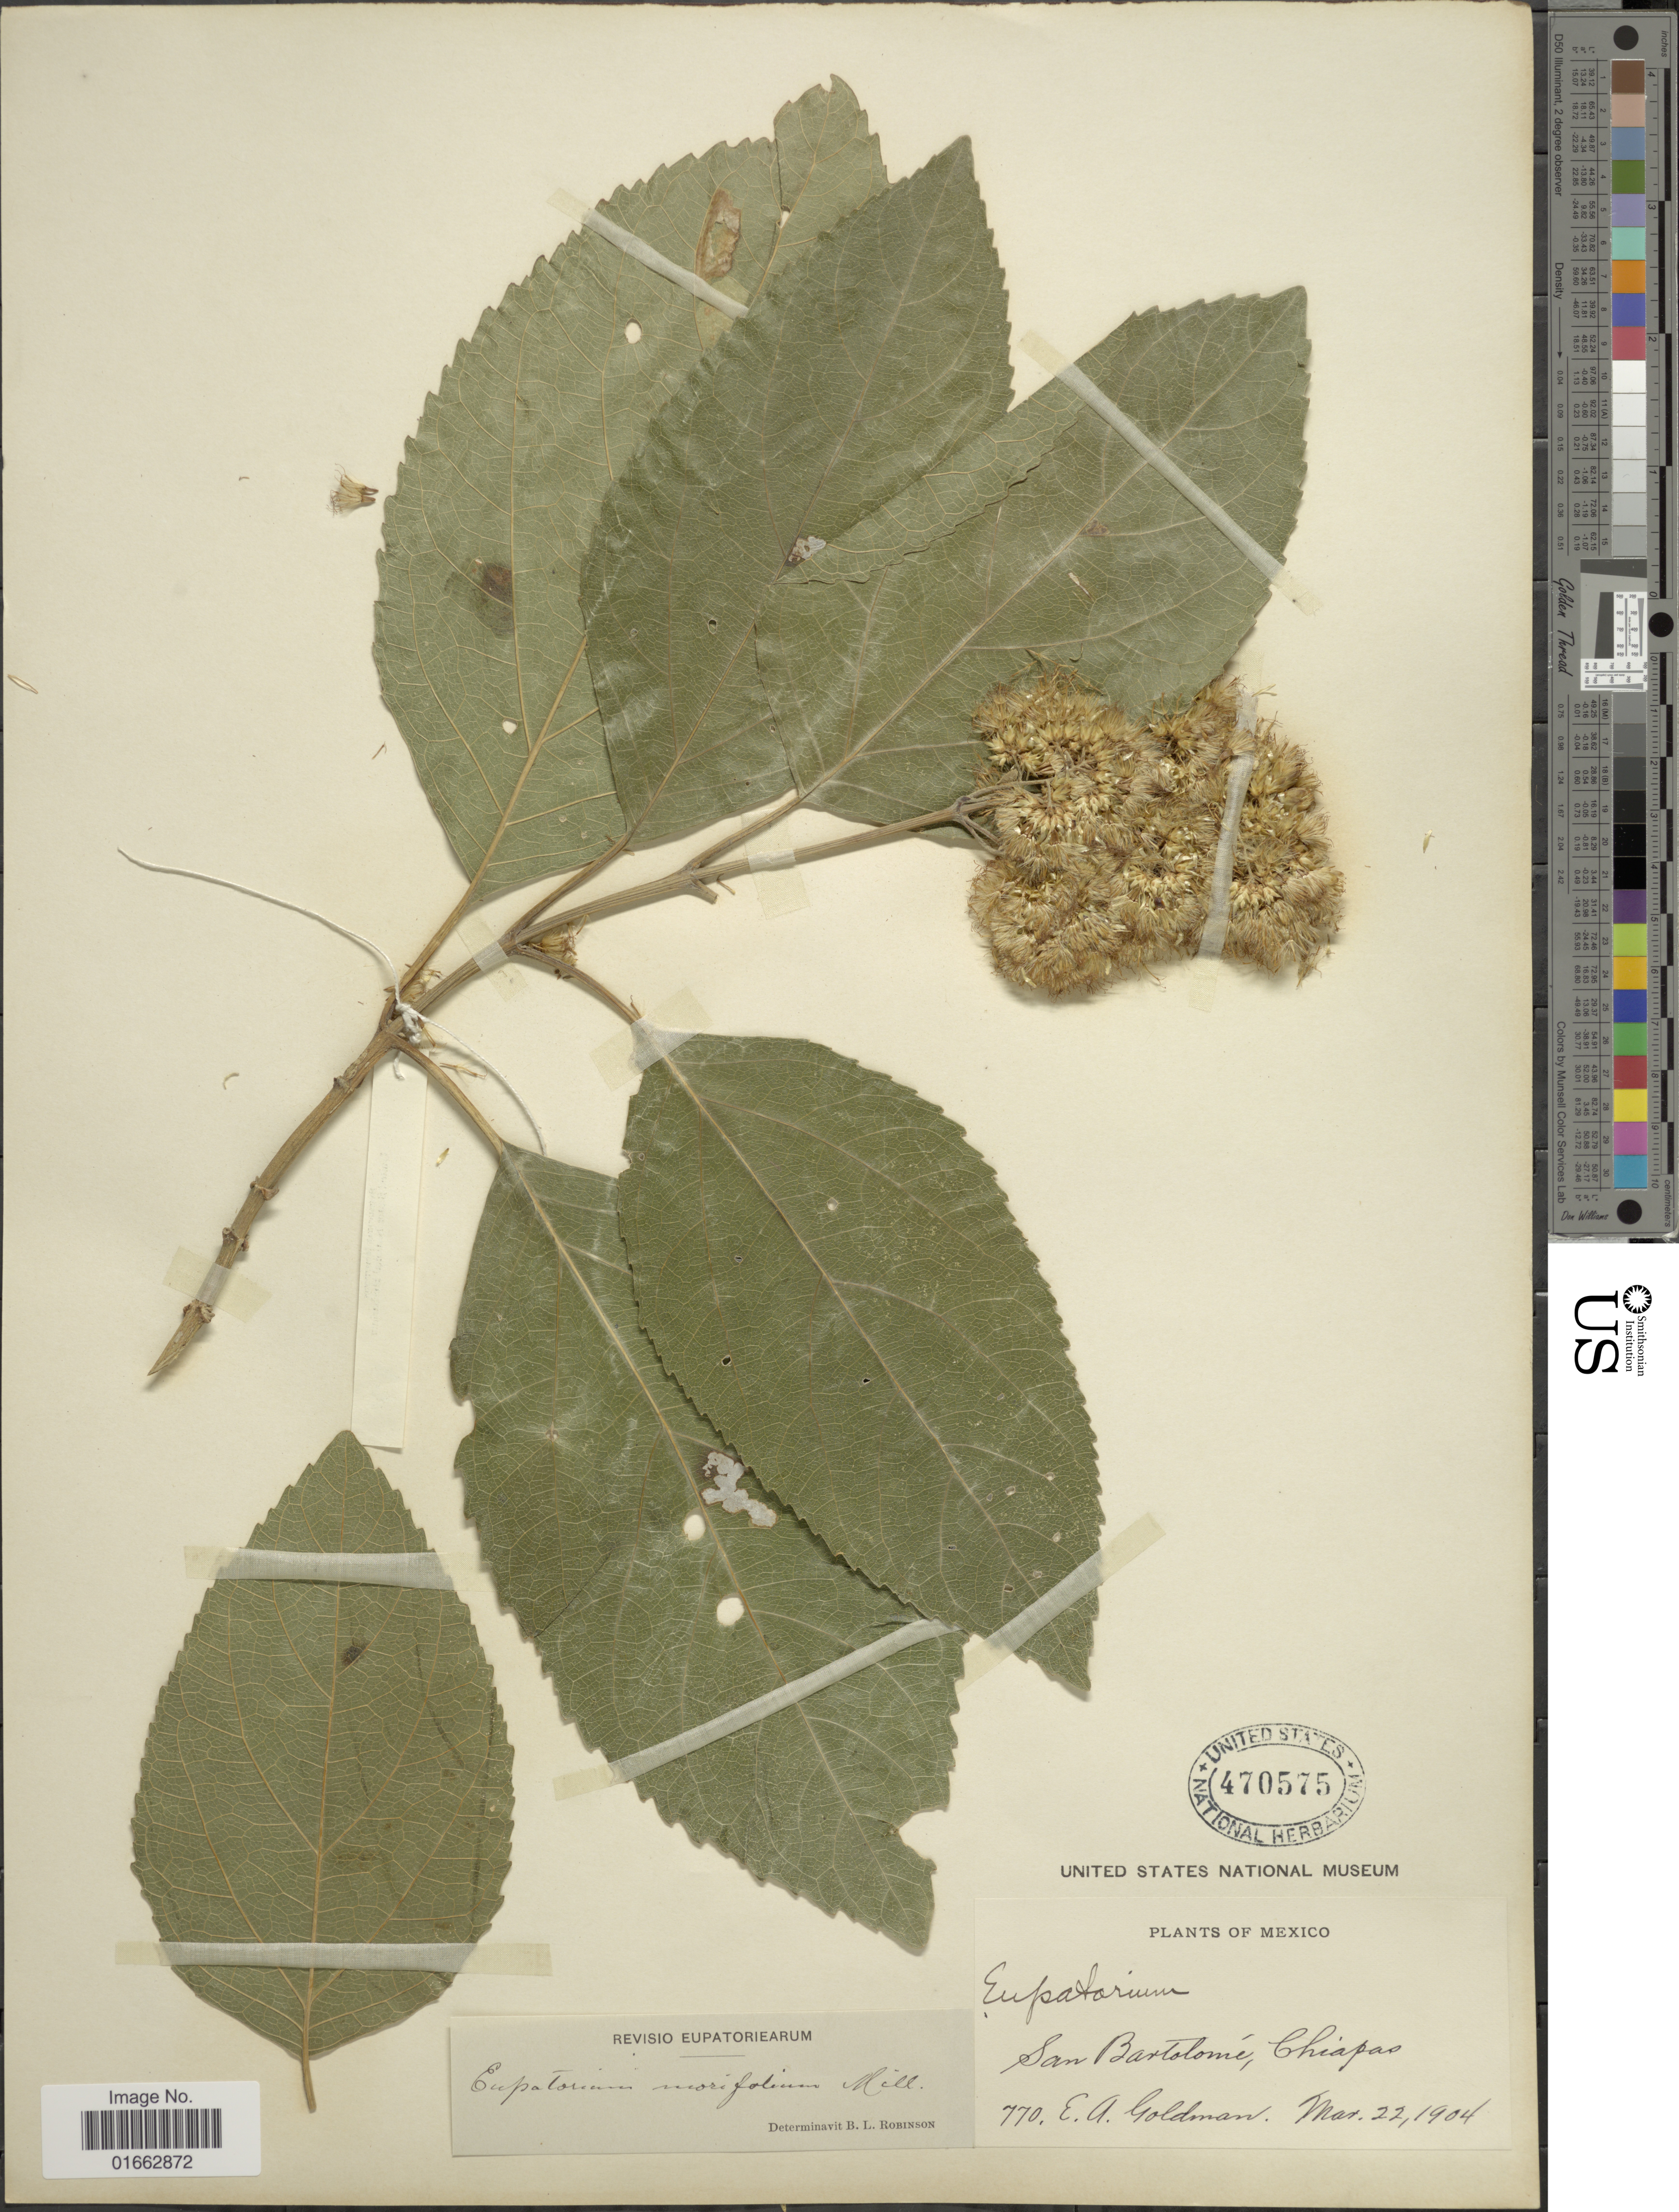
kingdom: Plantae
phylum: Tracheophyta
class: Magnoliopsida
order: Asterales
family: Asteraceae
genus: Critonia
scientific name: Critonia morifolia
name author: (Mill.) R.M. King & H. Rob.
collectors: E. A. Goldman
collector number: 770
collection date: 1904-03-22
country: Mexico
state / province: Chiapas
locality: San Bartolomé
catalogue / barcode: US 470575